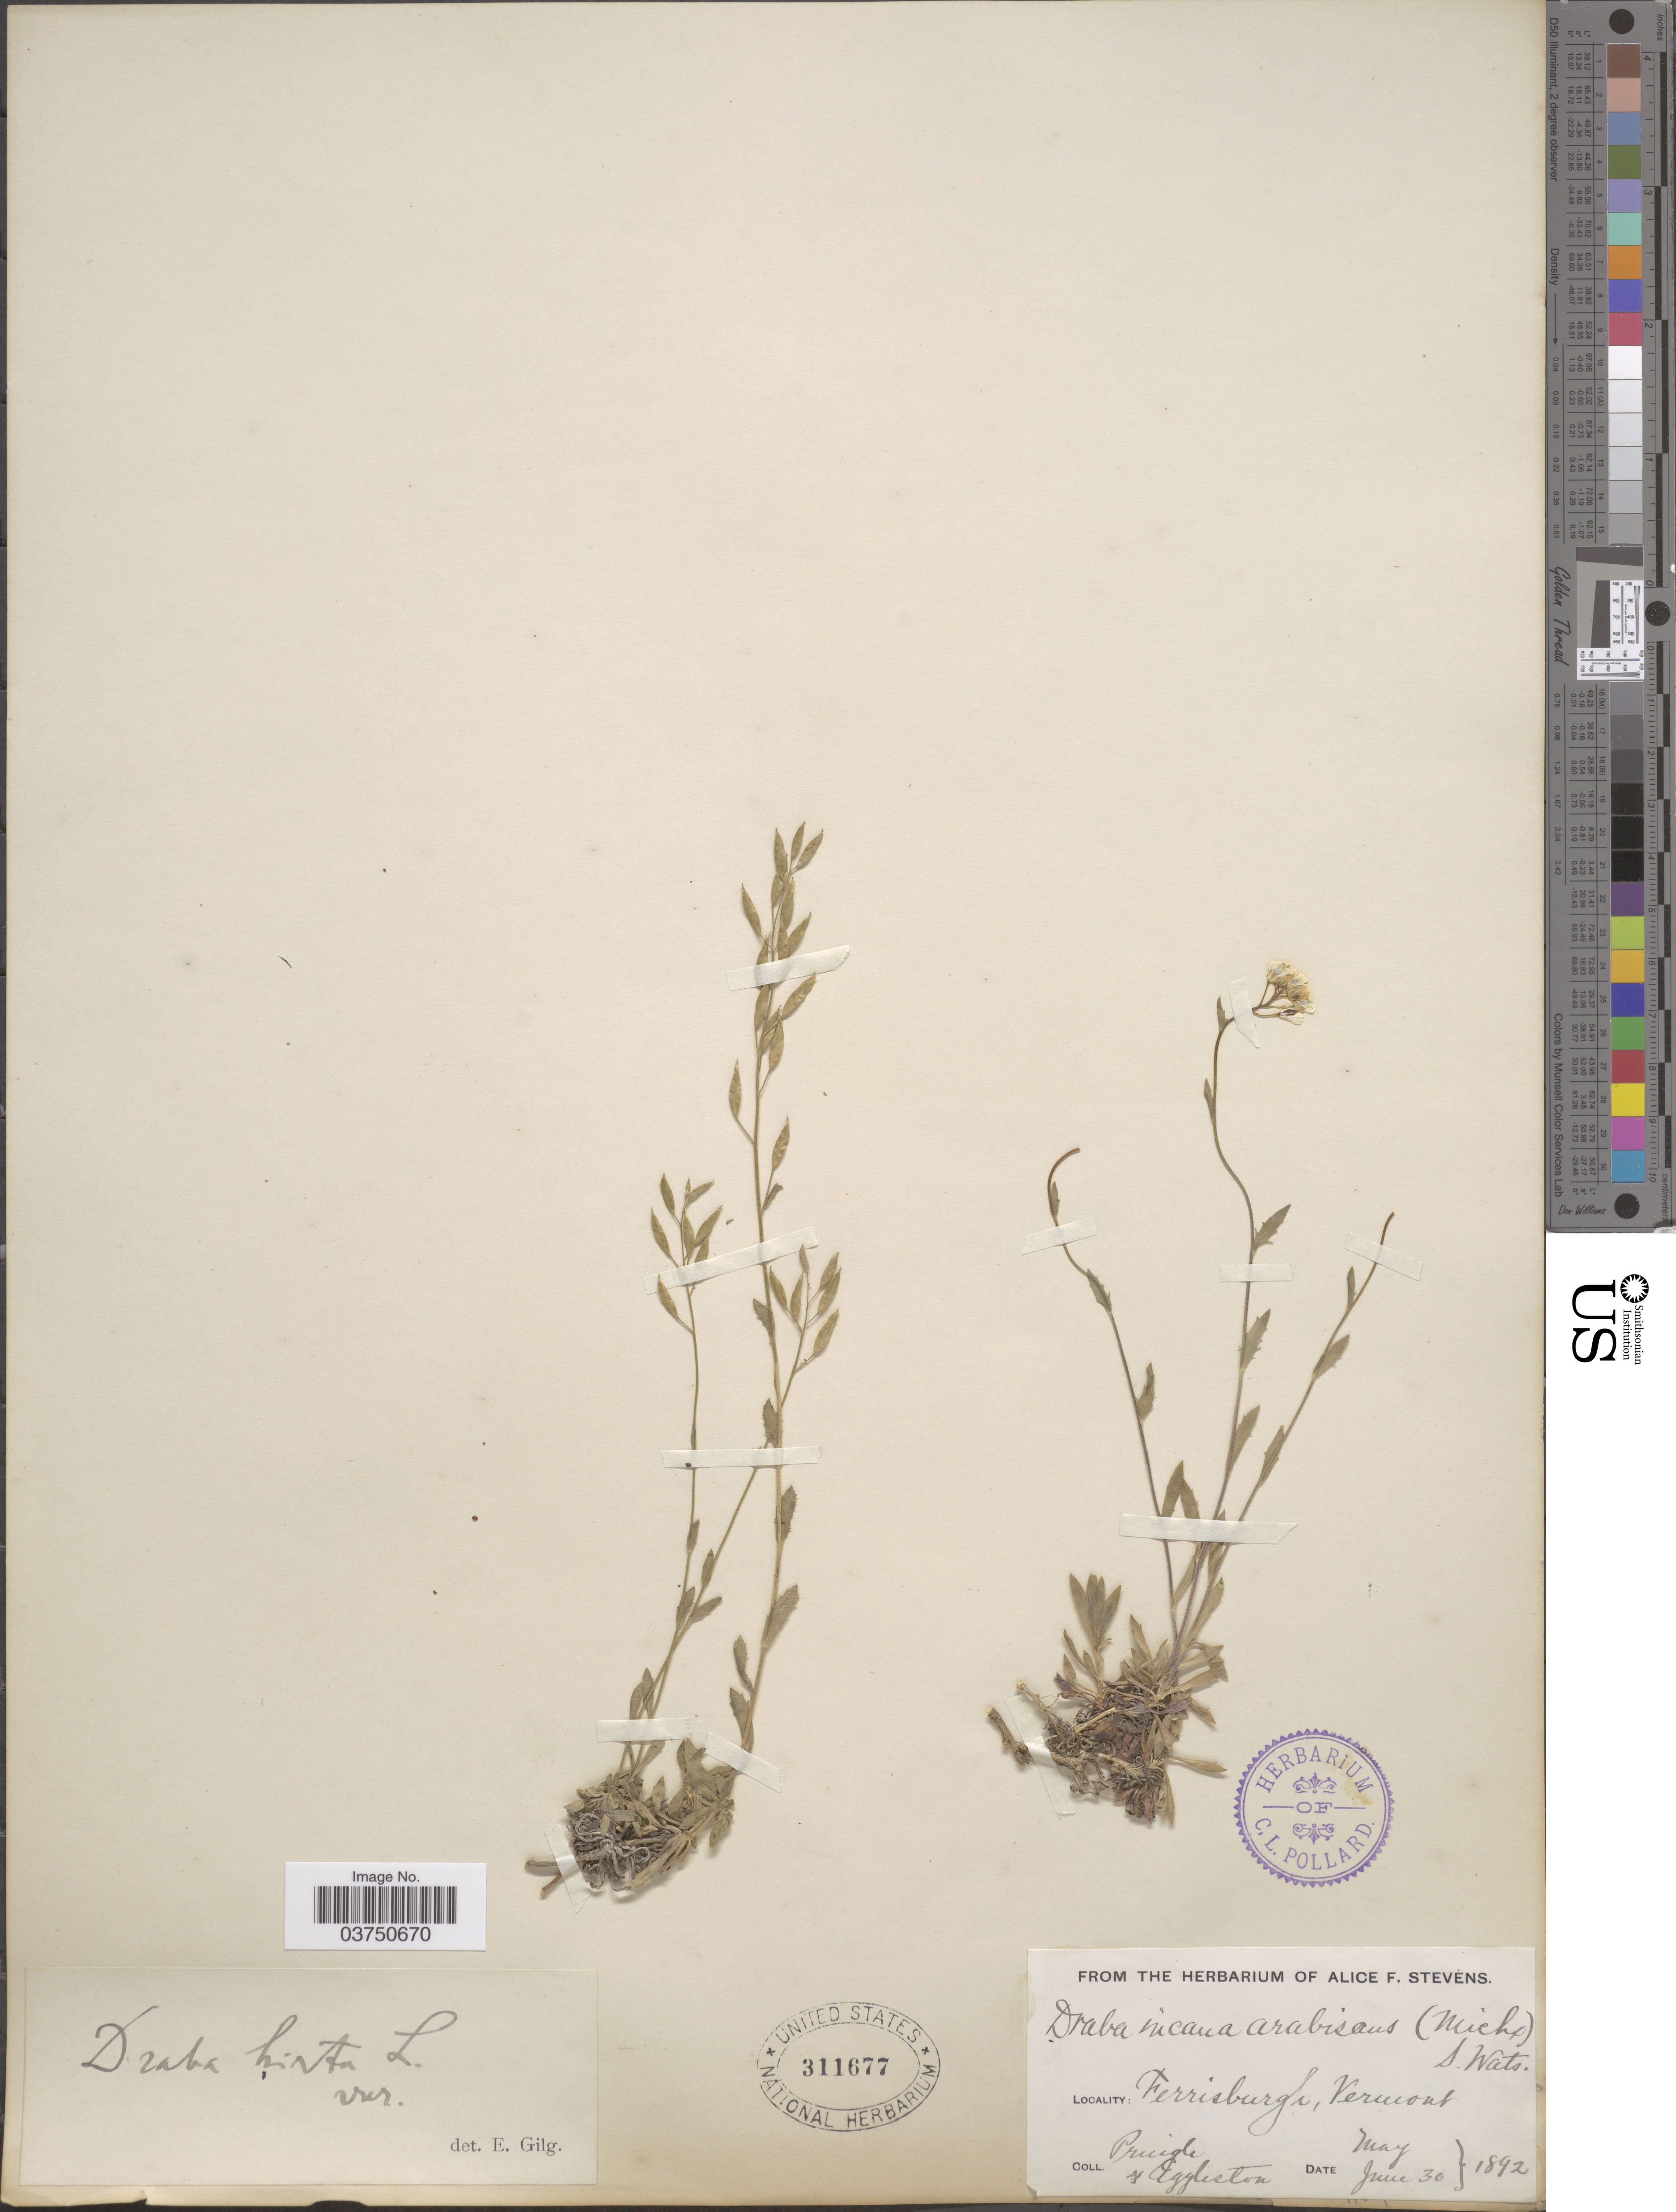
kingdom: Plantae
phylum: Tracheophyta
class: Magnoliopsida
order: Brassicales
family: Brassicaceae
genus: Draba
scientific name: Draba arabisans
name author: Michx.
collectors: -- Pringle & Eggleston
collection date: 1892-05/1892-06-30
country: United States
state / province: Vermont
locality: Ferrisburgh.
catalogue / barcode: US 311677